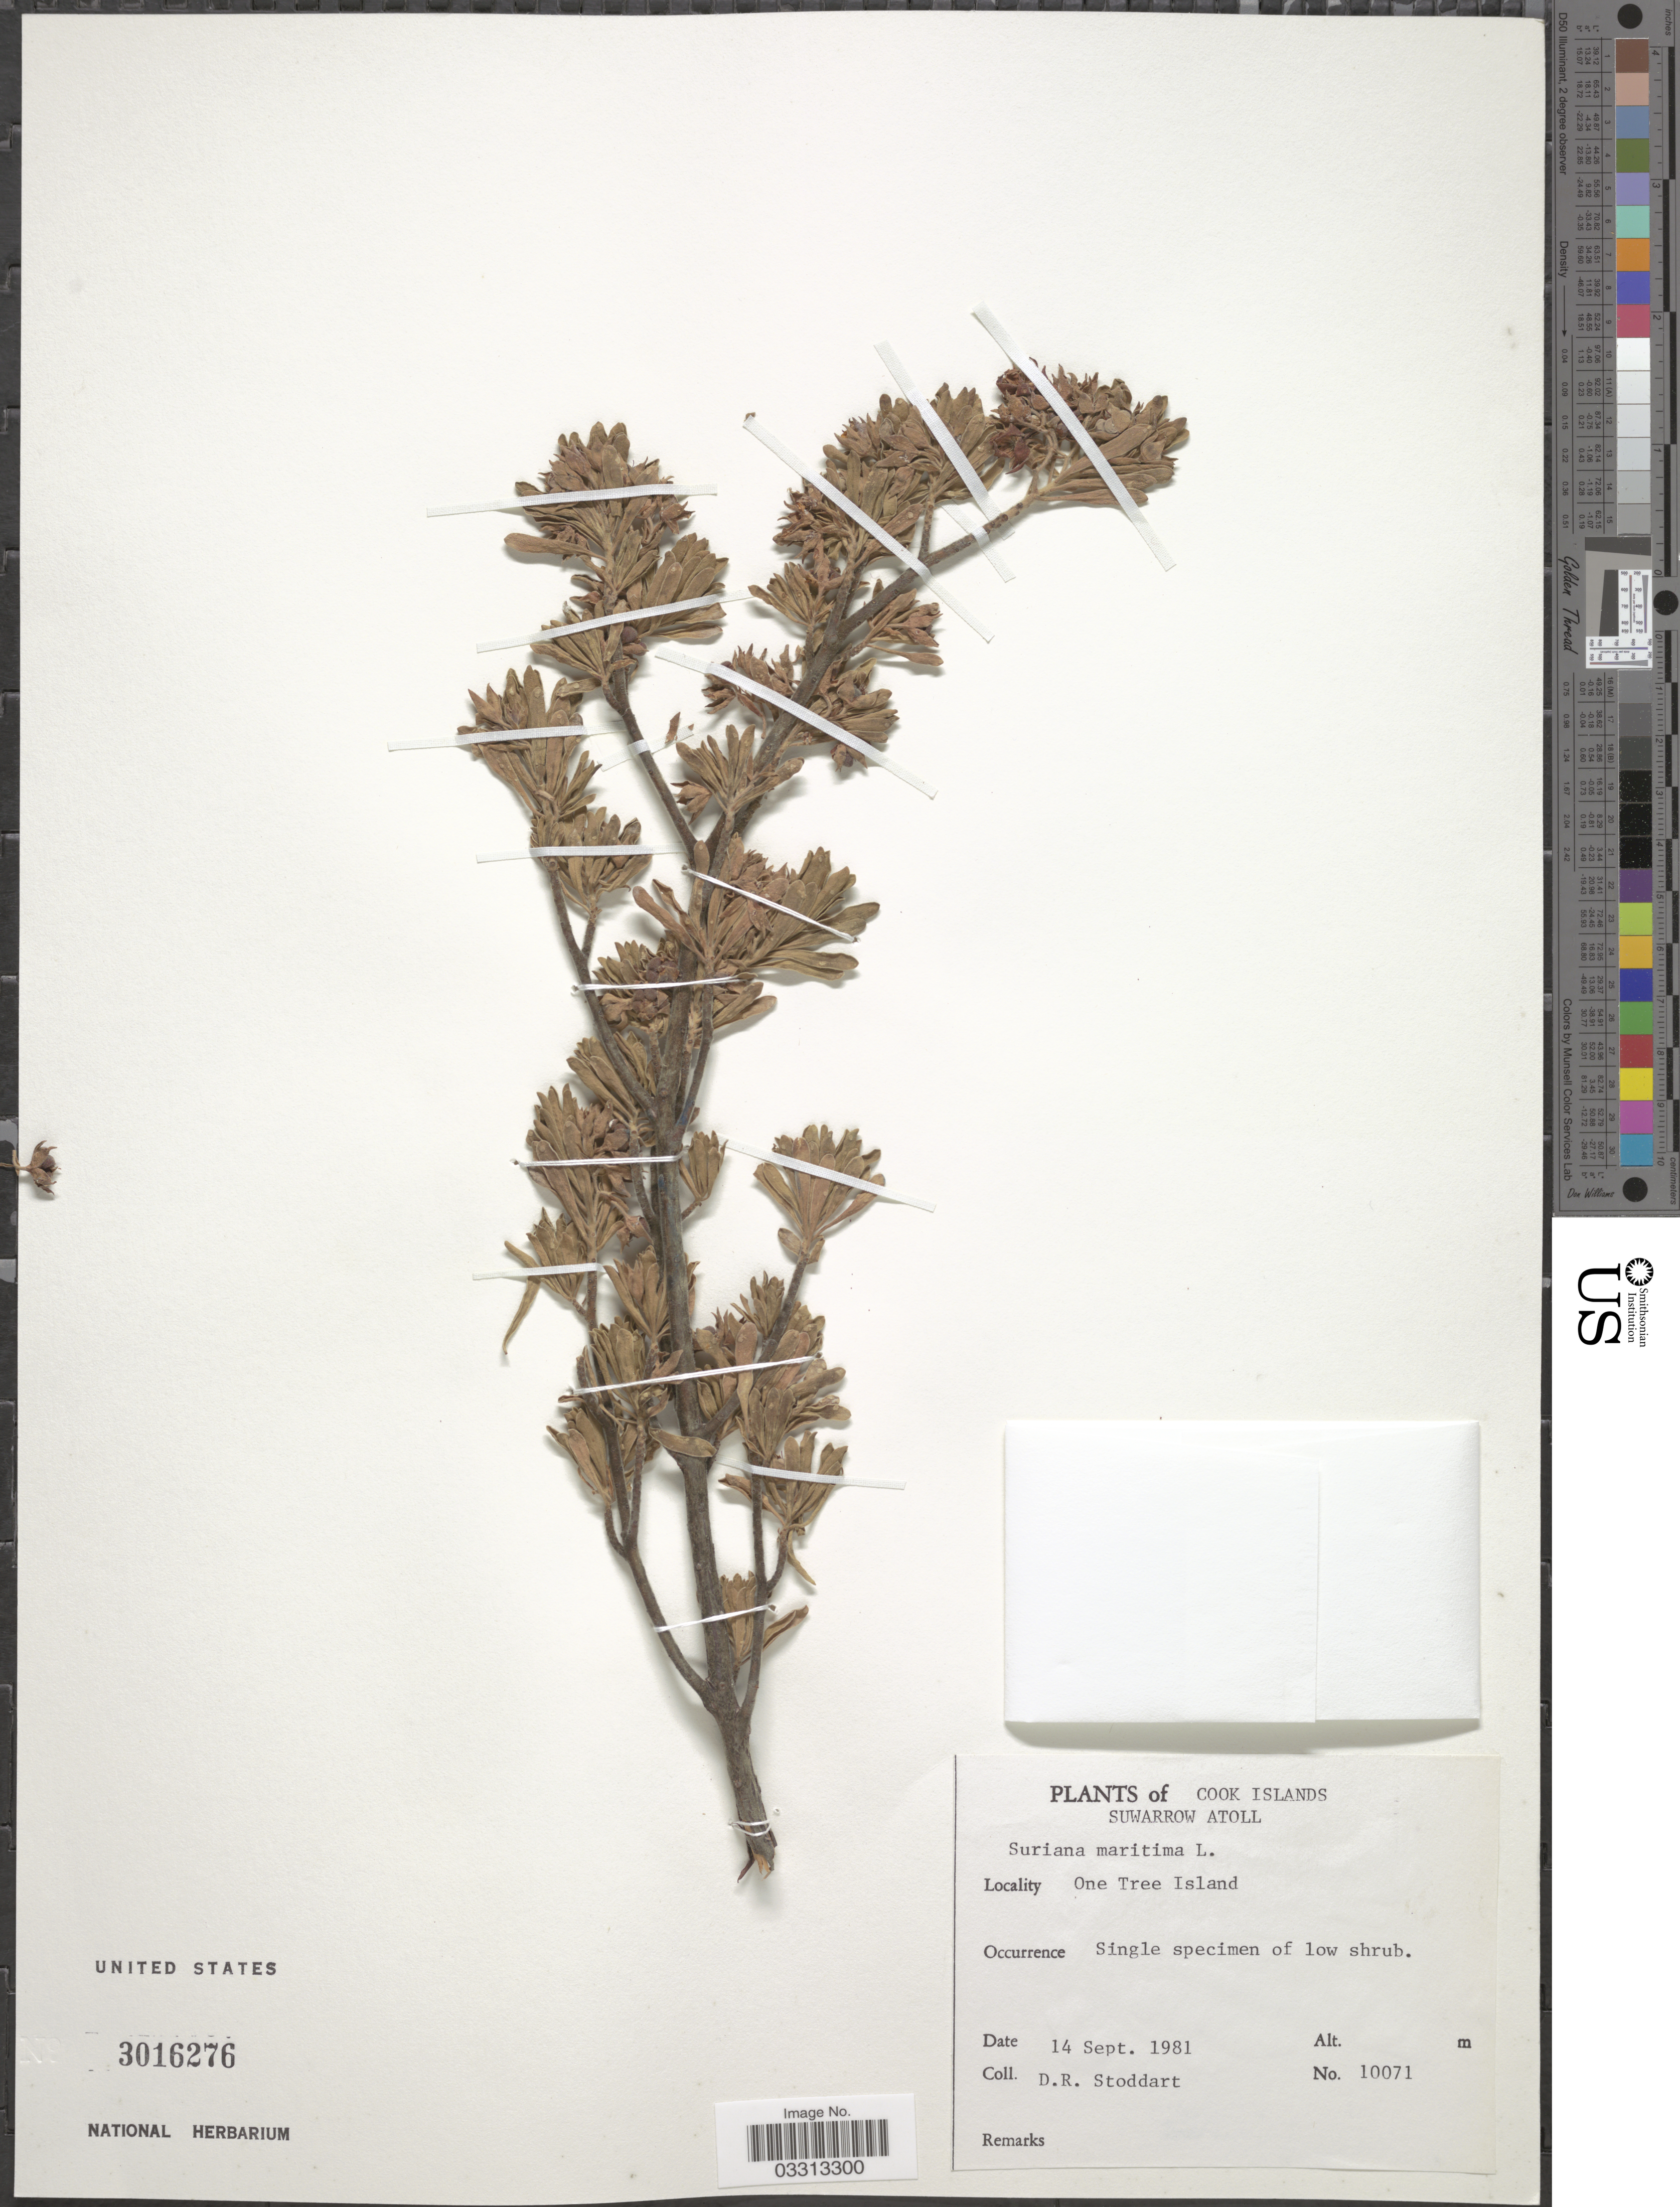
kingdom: Plantae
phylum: Tracheophyta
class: Magnoliopsida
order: Fabales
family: Surianaceae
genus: Suriana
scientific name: Suriana maritima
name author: L.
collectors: D. R. Stoddart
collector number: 10071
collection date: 1981-09-14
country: Cook Islands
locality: Suwarrow Atoll. One Tree Island.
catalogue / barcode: US 3016276